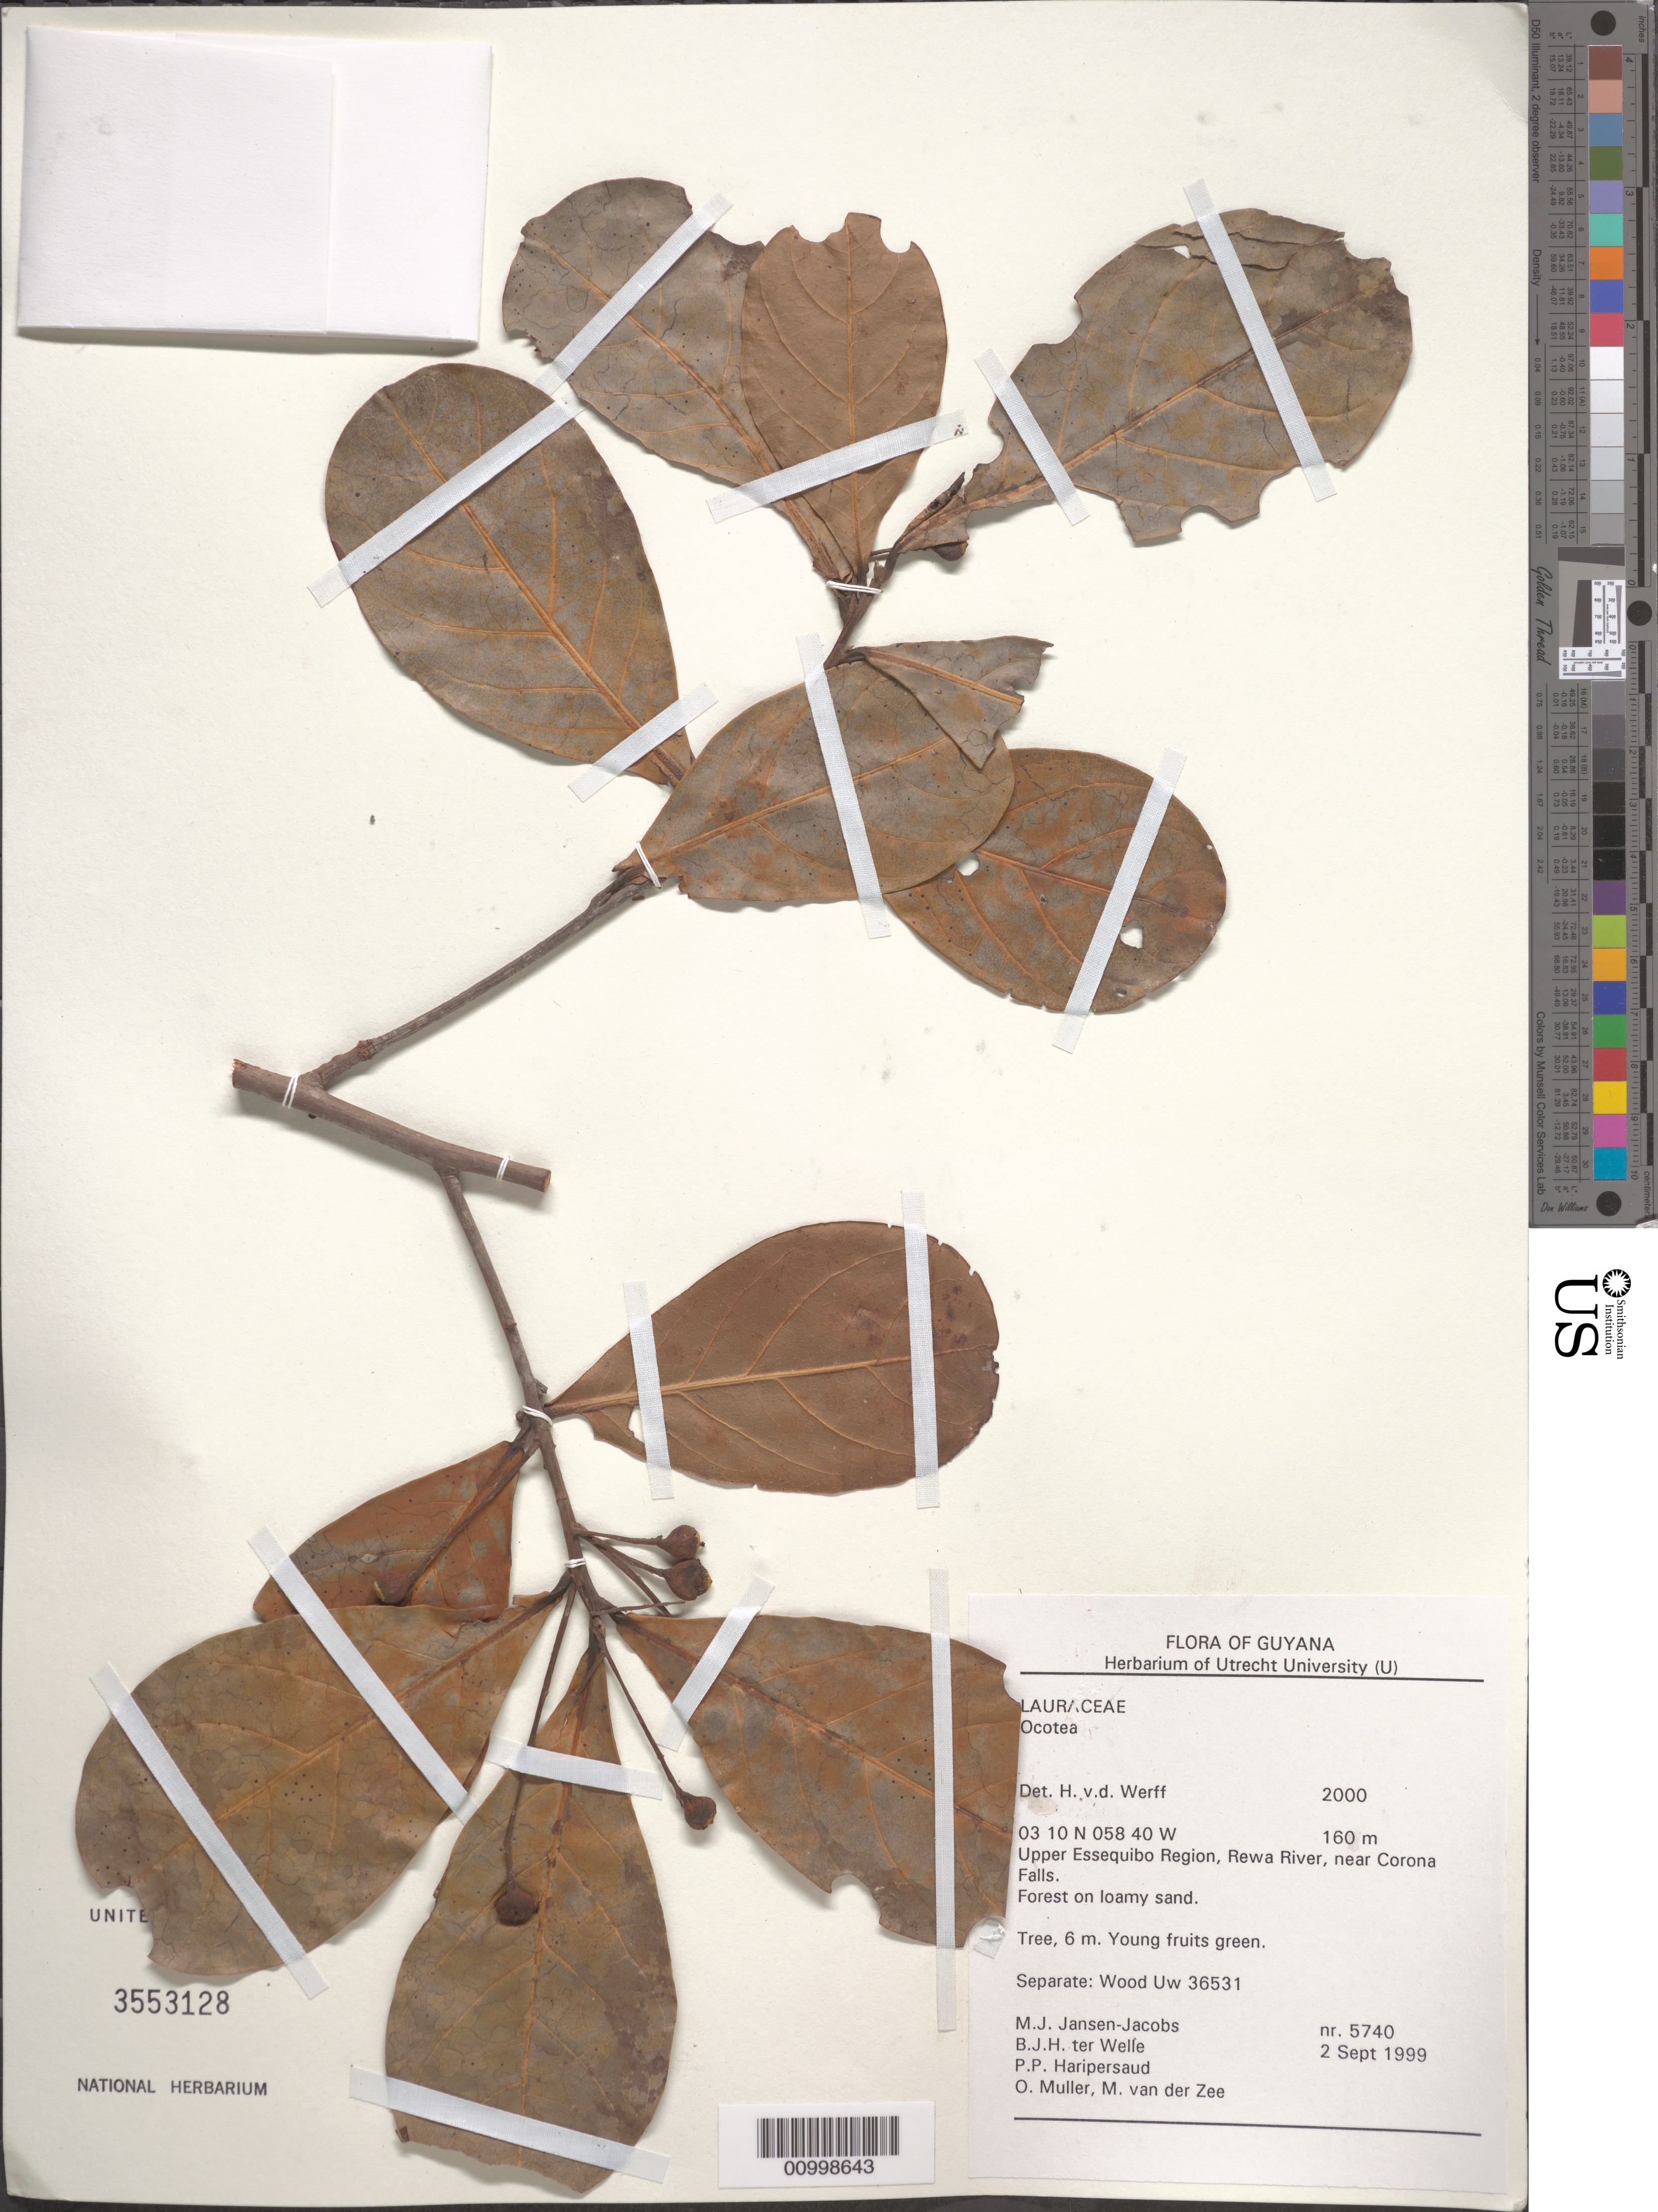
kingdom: Plantae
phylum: Tracheophyta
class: Magnoliopsida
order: Laurales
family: Lauraceae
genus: Ocotea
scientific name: Ocotea sp.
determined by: van der Werff, H., (MO), Missouri Botanical Garden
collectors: M. J. Jansen-Jacobs, B. Welle, P. Haripersaud, O. Muller & M. van der Zee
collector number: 5740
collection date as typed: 2-Sep-99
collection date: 1999-09-02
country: Guyana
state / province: U. Takutu-U. Essequibo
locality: Rewa River, near Corona Falls, Upper Essequibo Region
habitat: Forest on loamy sand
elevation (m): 160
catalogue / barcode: US 3553128